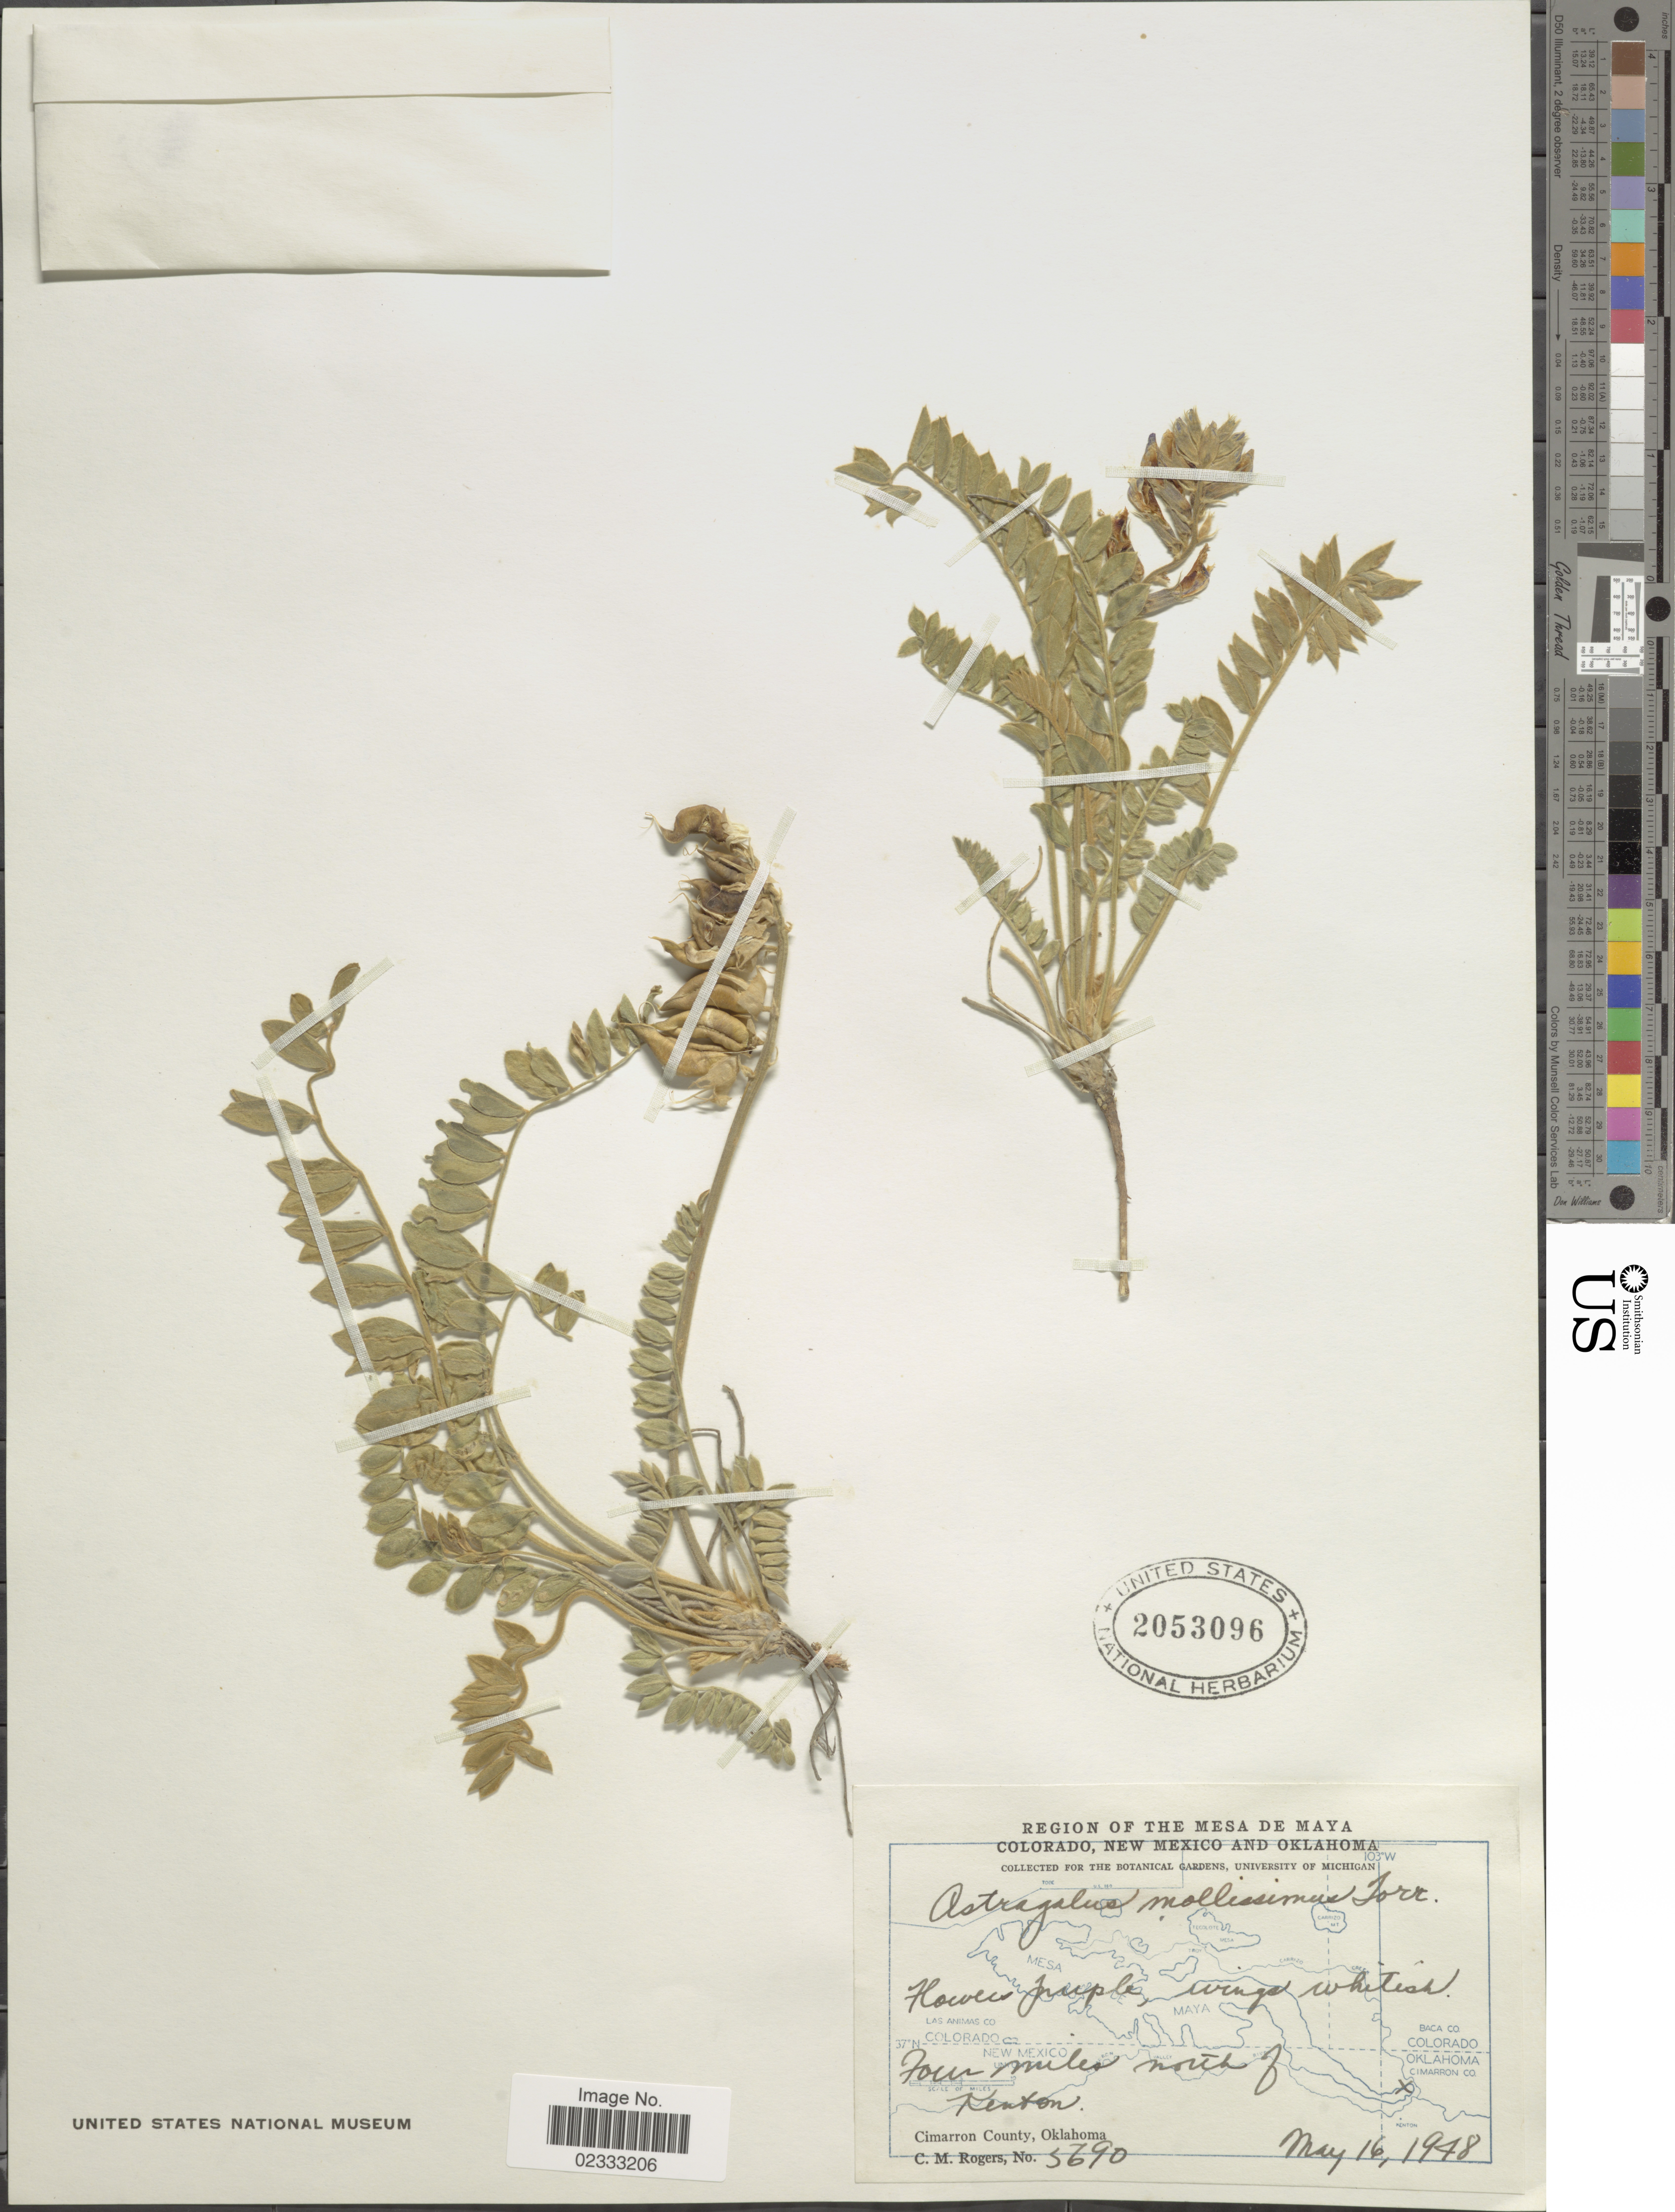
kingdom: Plantae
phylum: Tracheophyta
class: Magnoliopsida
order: Fabales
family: Fabaceae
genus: Astragalus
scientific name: Astragalus mollissimus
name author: Torr.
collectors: C. M. Rogers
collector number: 5690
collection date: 1948-05-16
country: United States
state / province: Oklahoma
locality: Four miles north of Kenton. Cimarron County, Oklahoma.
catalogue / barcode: US 2053096